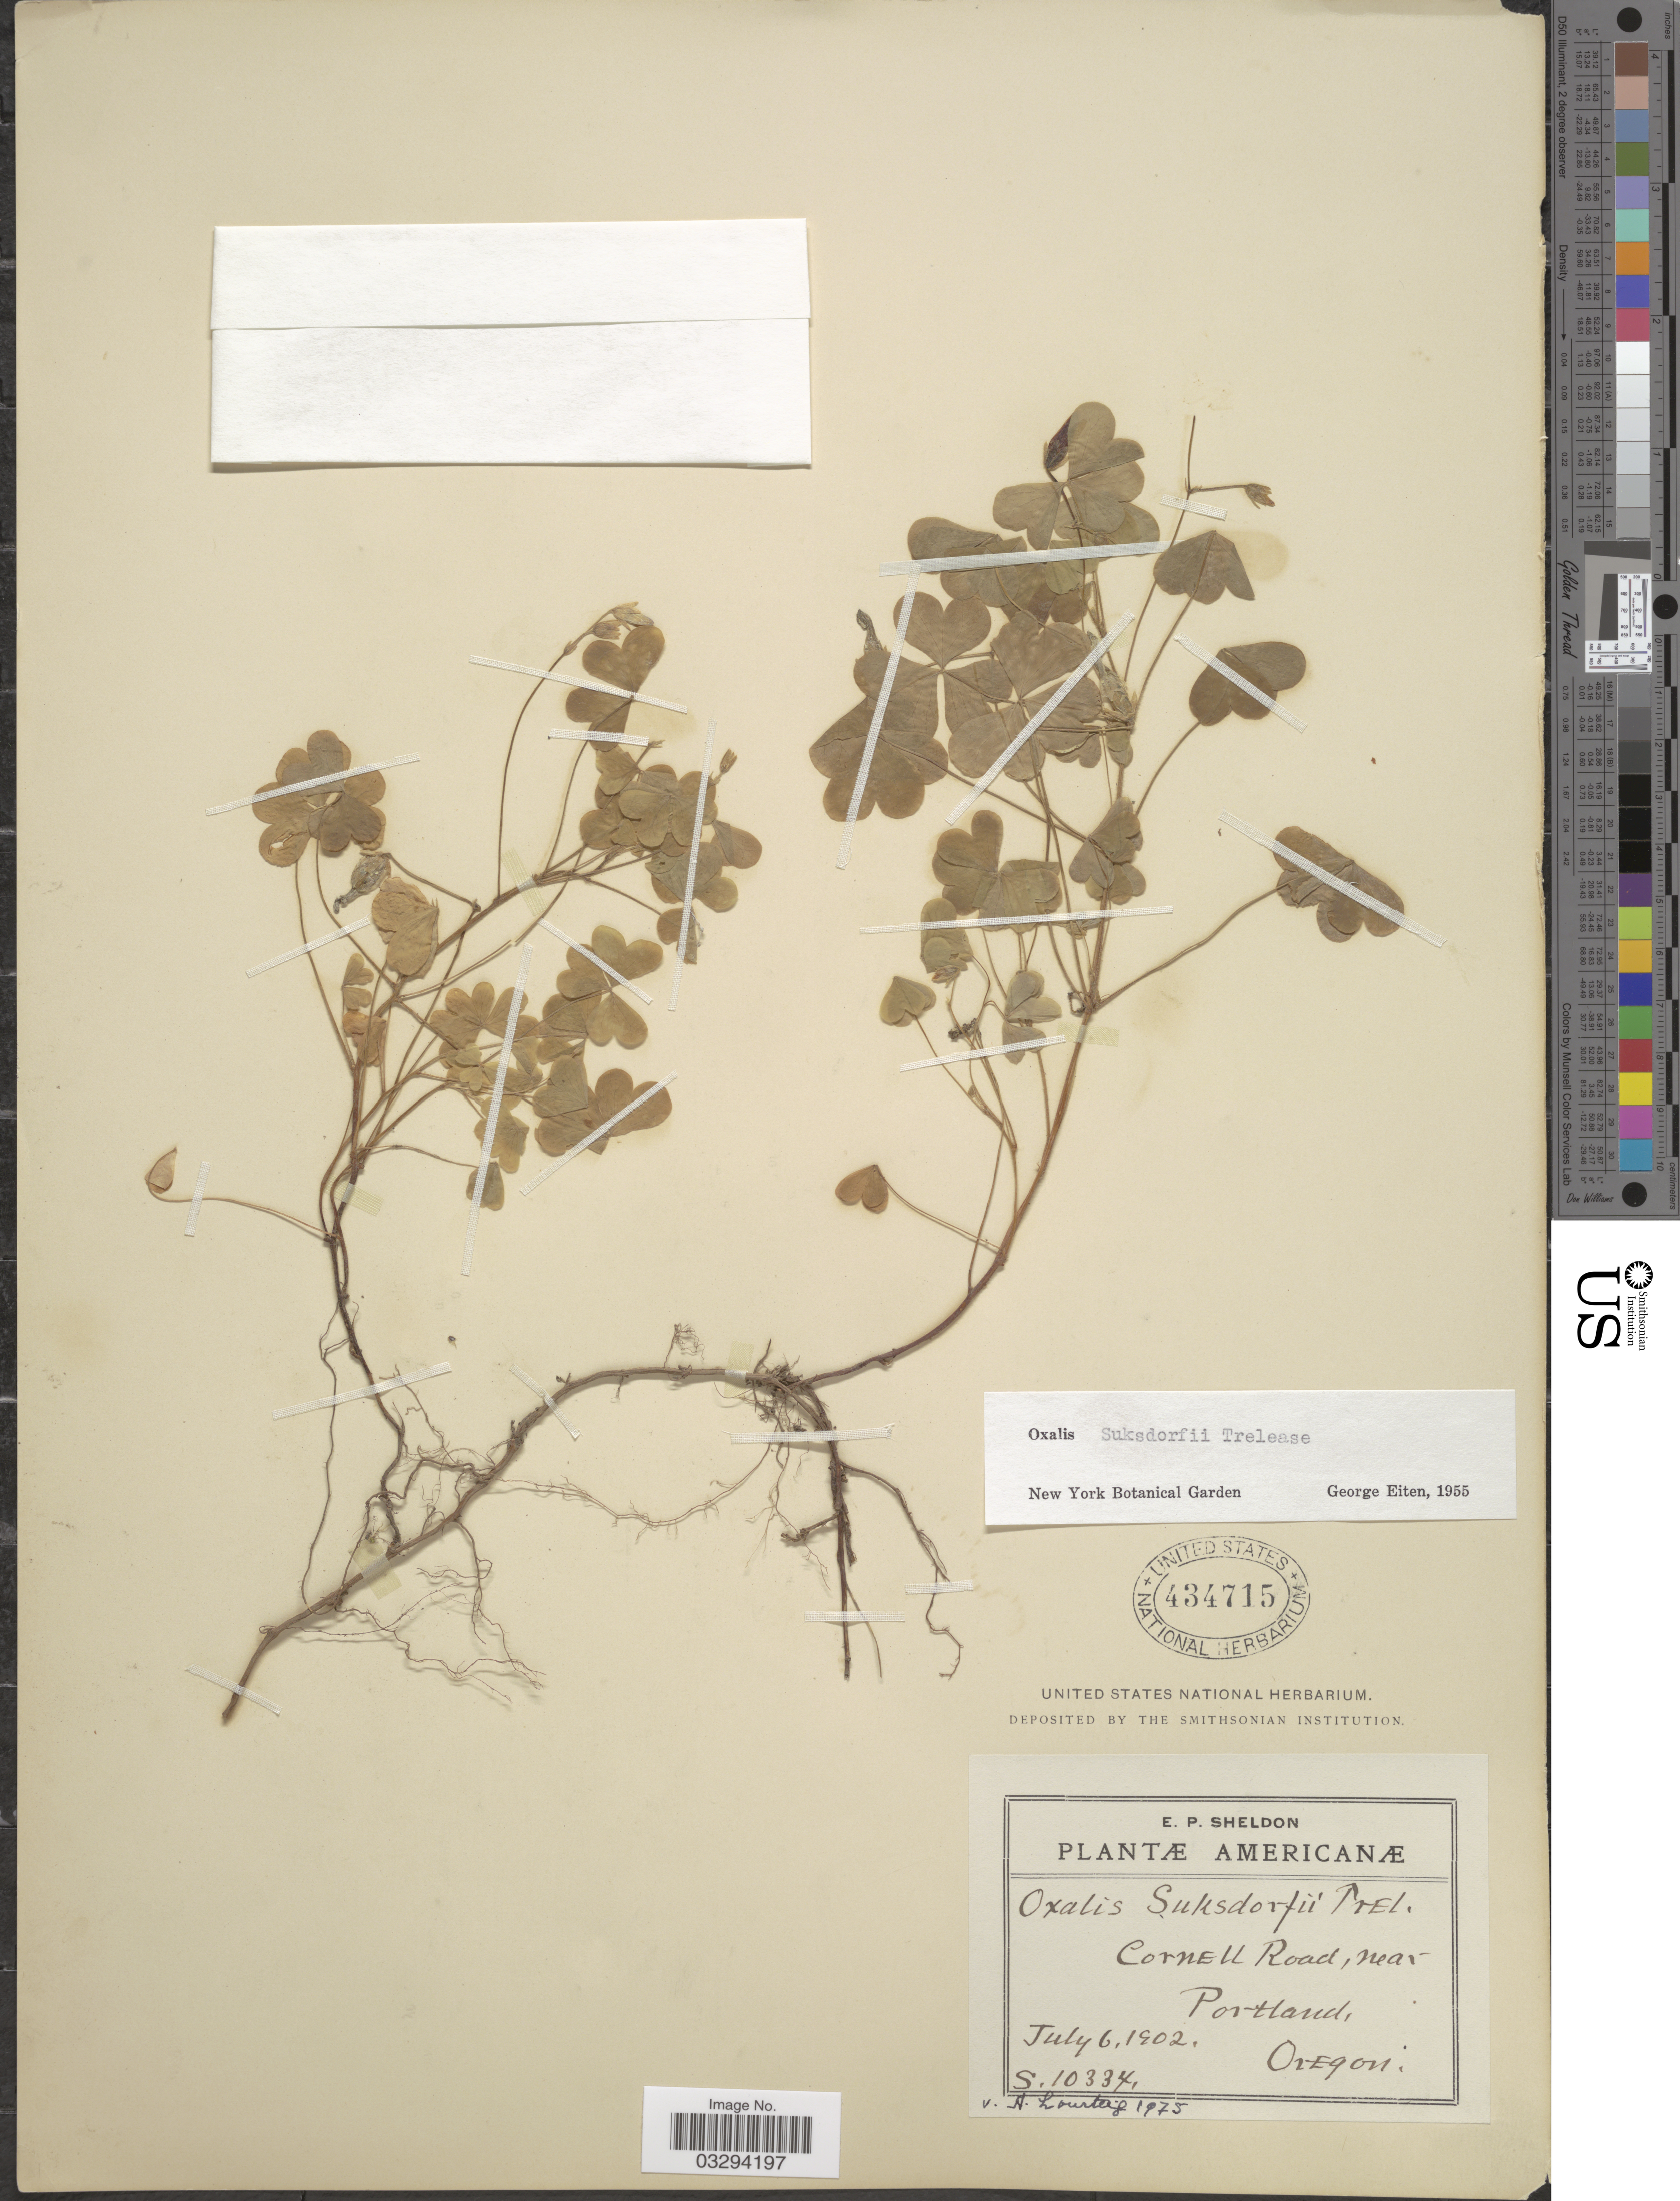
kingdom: Plantae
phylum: Tracheophyta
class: Magnoliopsida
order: Oxalidales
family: Oxalidaceae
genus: Oxalis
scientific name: Oxalis suksdorfii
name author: Trel.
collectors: E. P. Sheldon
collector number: S10334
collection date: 1902-07-06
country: United States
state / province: Oregon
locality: Cornell Road, near Portland.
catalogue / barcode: US 434715